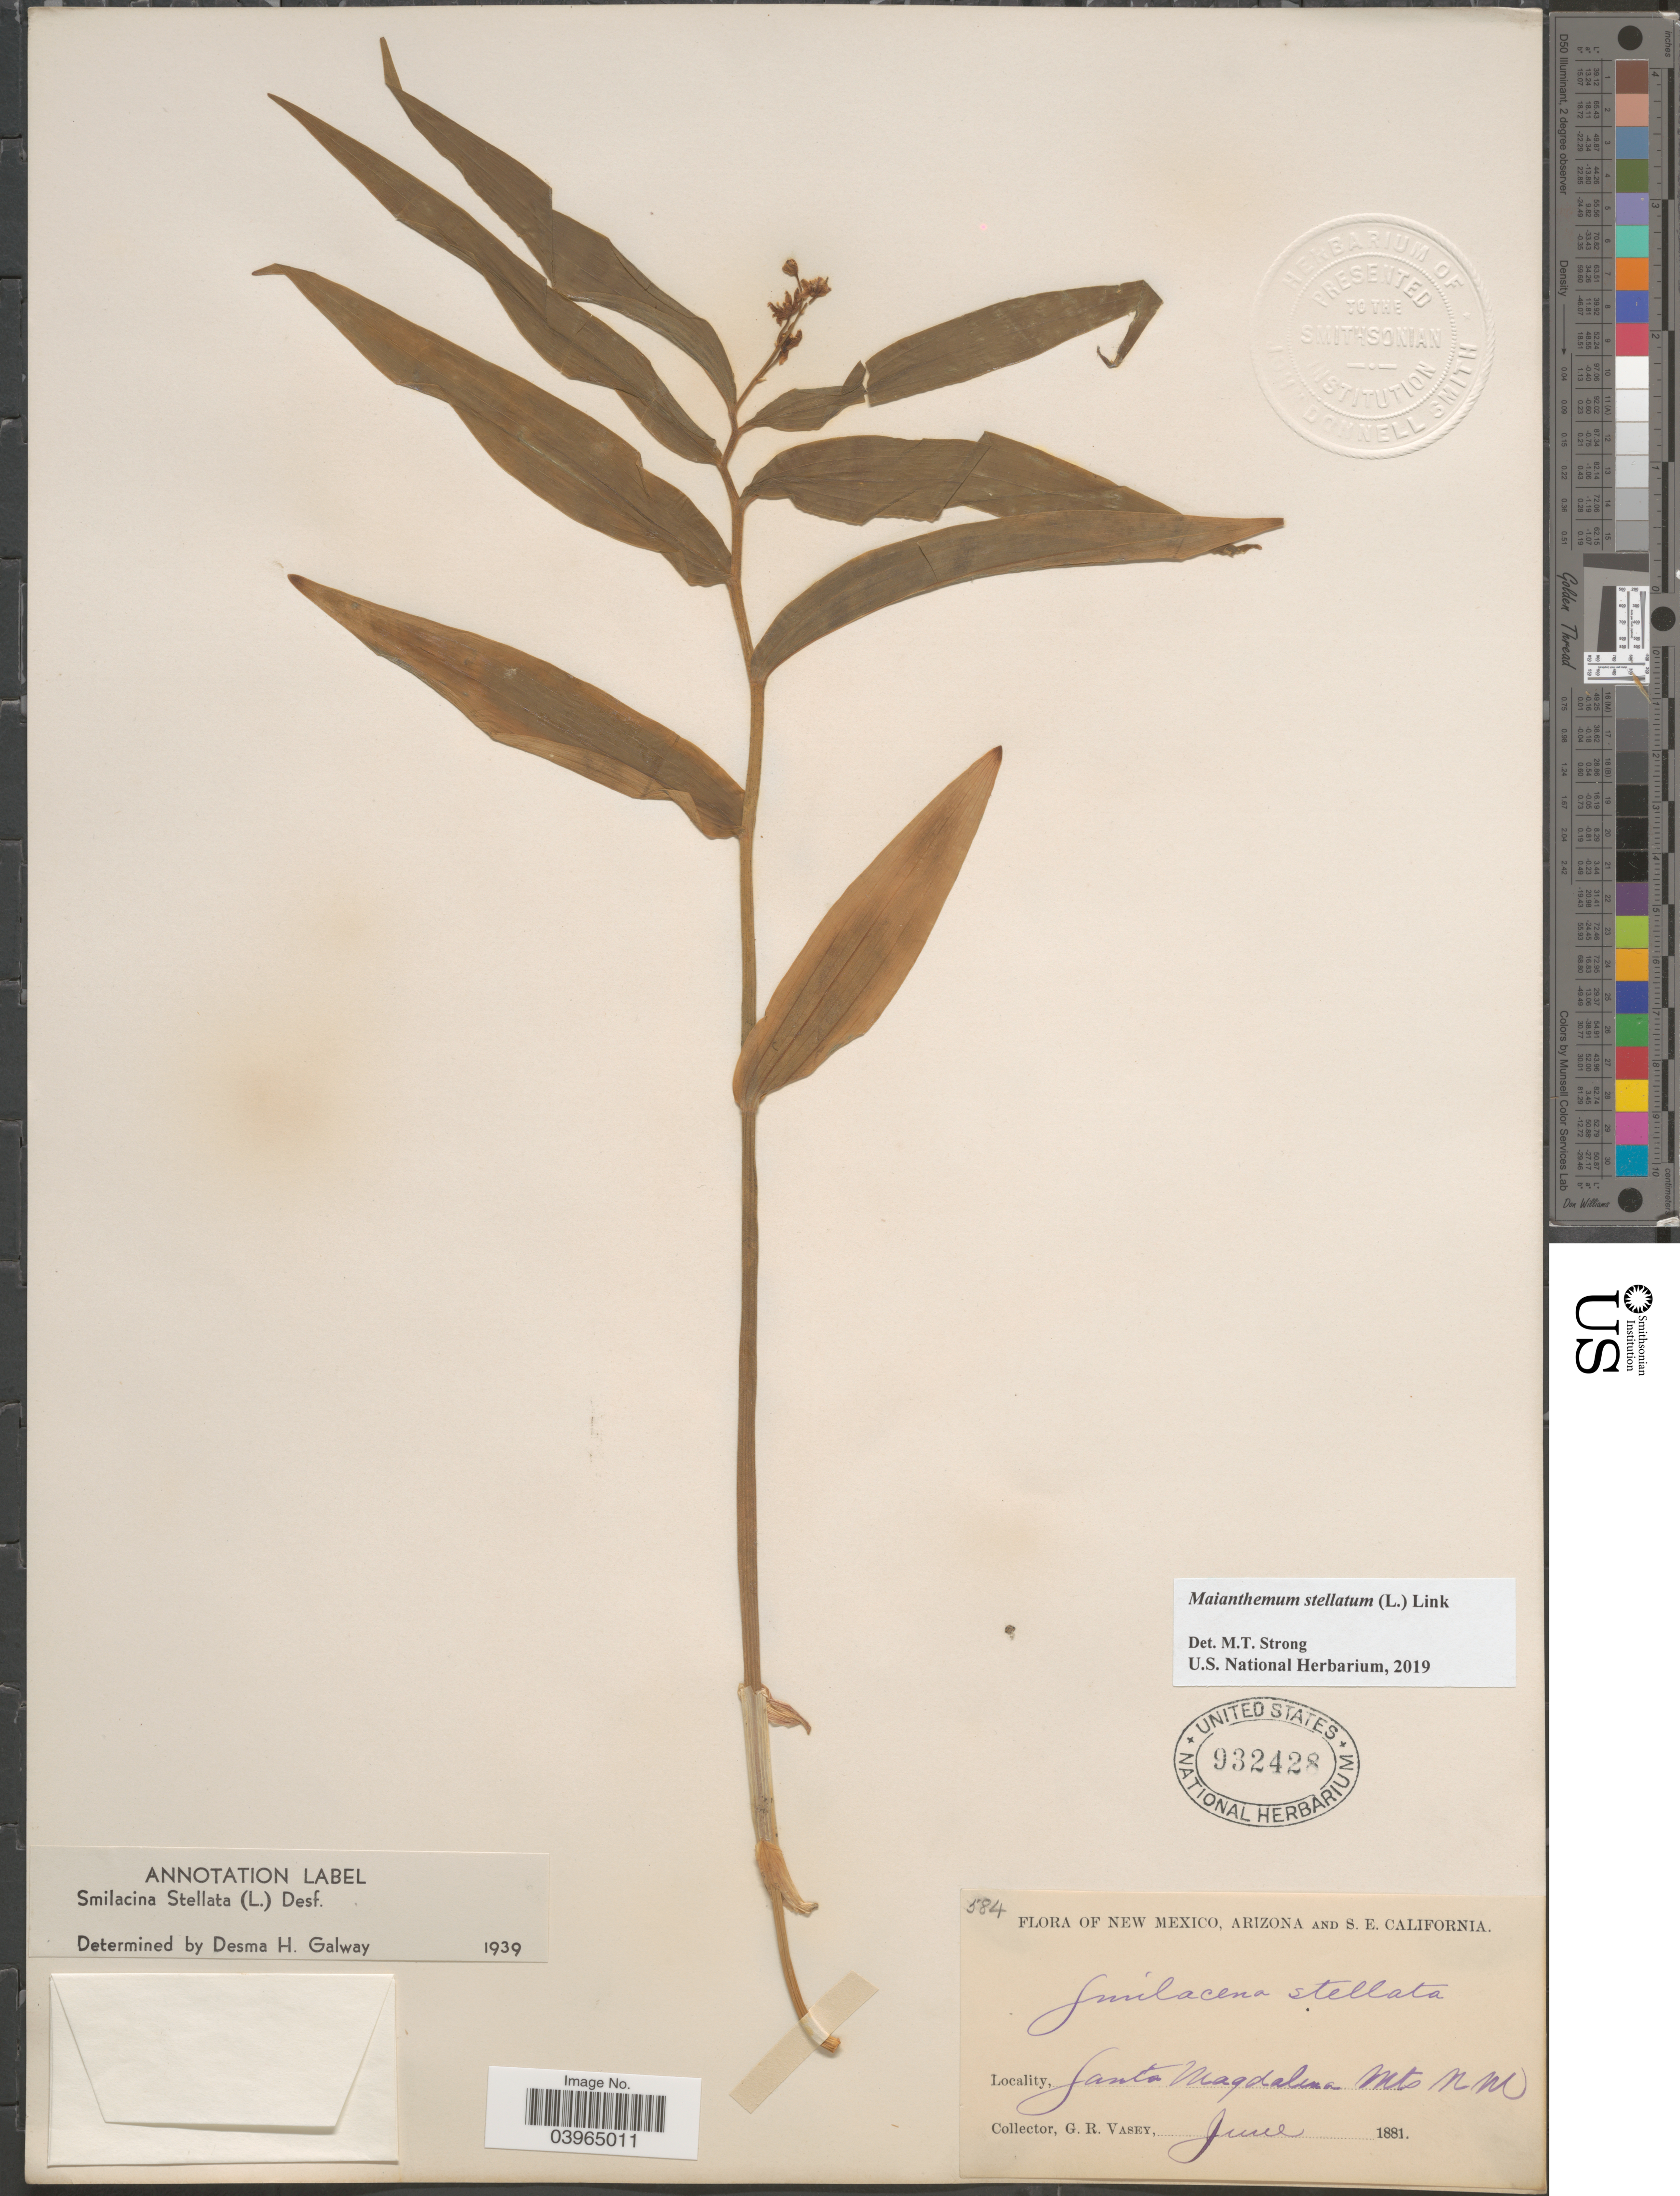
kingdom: Plantae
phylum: Tracheophyta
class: Liliopsida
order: Asparagales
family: Asparagaceae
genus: Maianthemum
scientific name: Maianthemum stellatum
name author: (L.) Link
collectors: G. R. Vasey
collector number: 584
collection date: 1881-06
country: United States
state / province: New Mexico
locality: Santa Magdalena Mts.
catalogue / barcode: US 932428